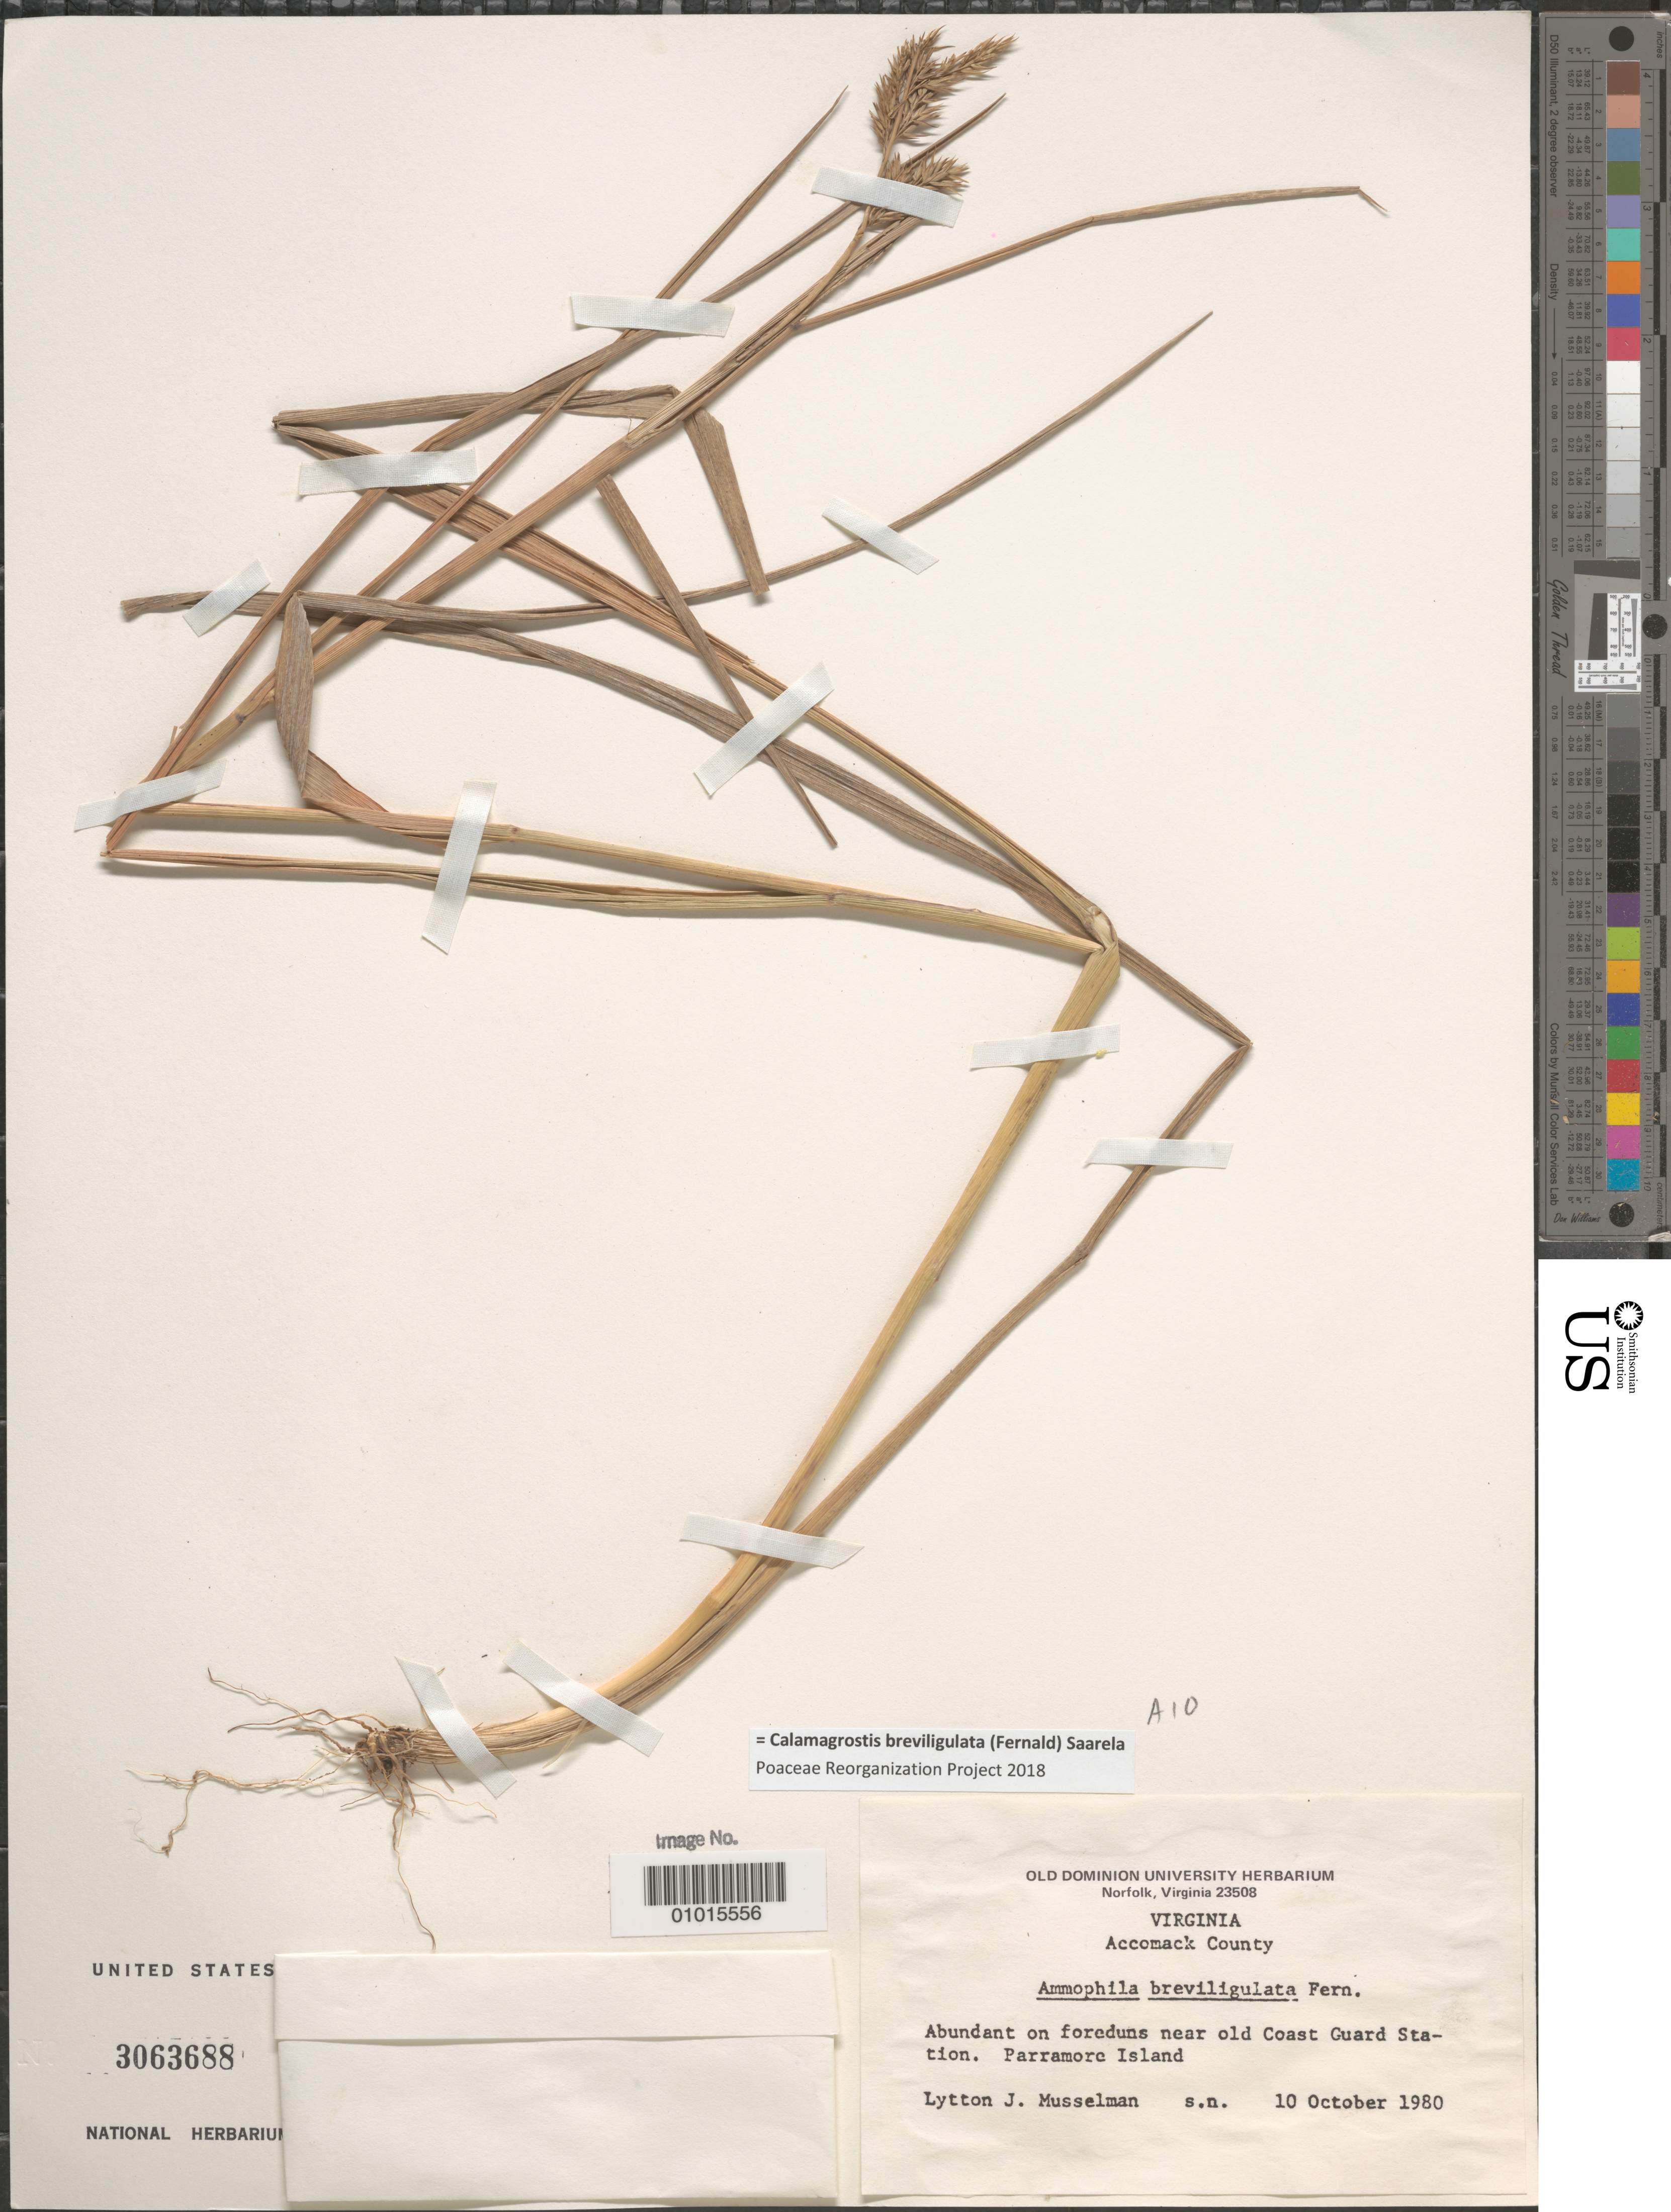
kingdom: Plantae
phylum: Tracheophyta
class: Liliopsida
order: Poales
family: Poaceae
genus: Calamagrostis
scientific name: Calamagrostis breviligulata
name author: (Fernald) Saarela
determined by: Poaceae Reorganization Project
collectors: L. J. Musselman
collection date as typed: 10 Oct 1980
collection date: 1980-10-10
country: United States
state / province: Virginia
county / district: Accomack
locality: Parramore Island.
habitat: Abundant of foreduns near old Coast Guard station.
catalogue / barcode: US 3063688